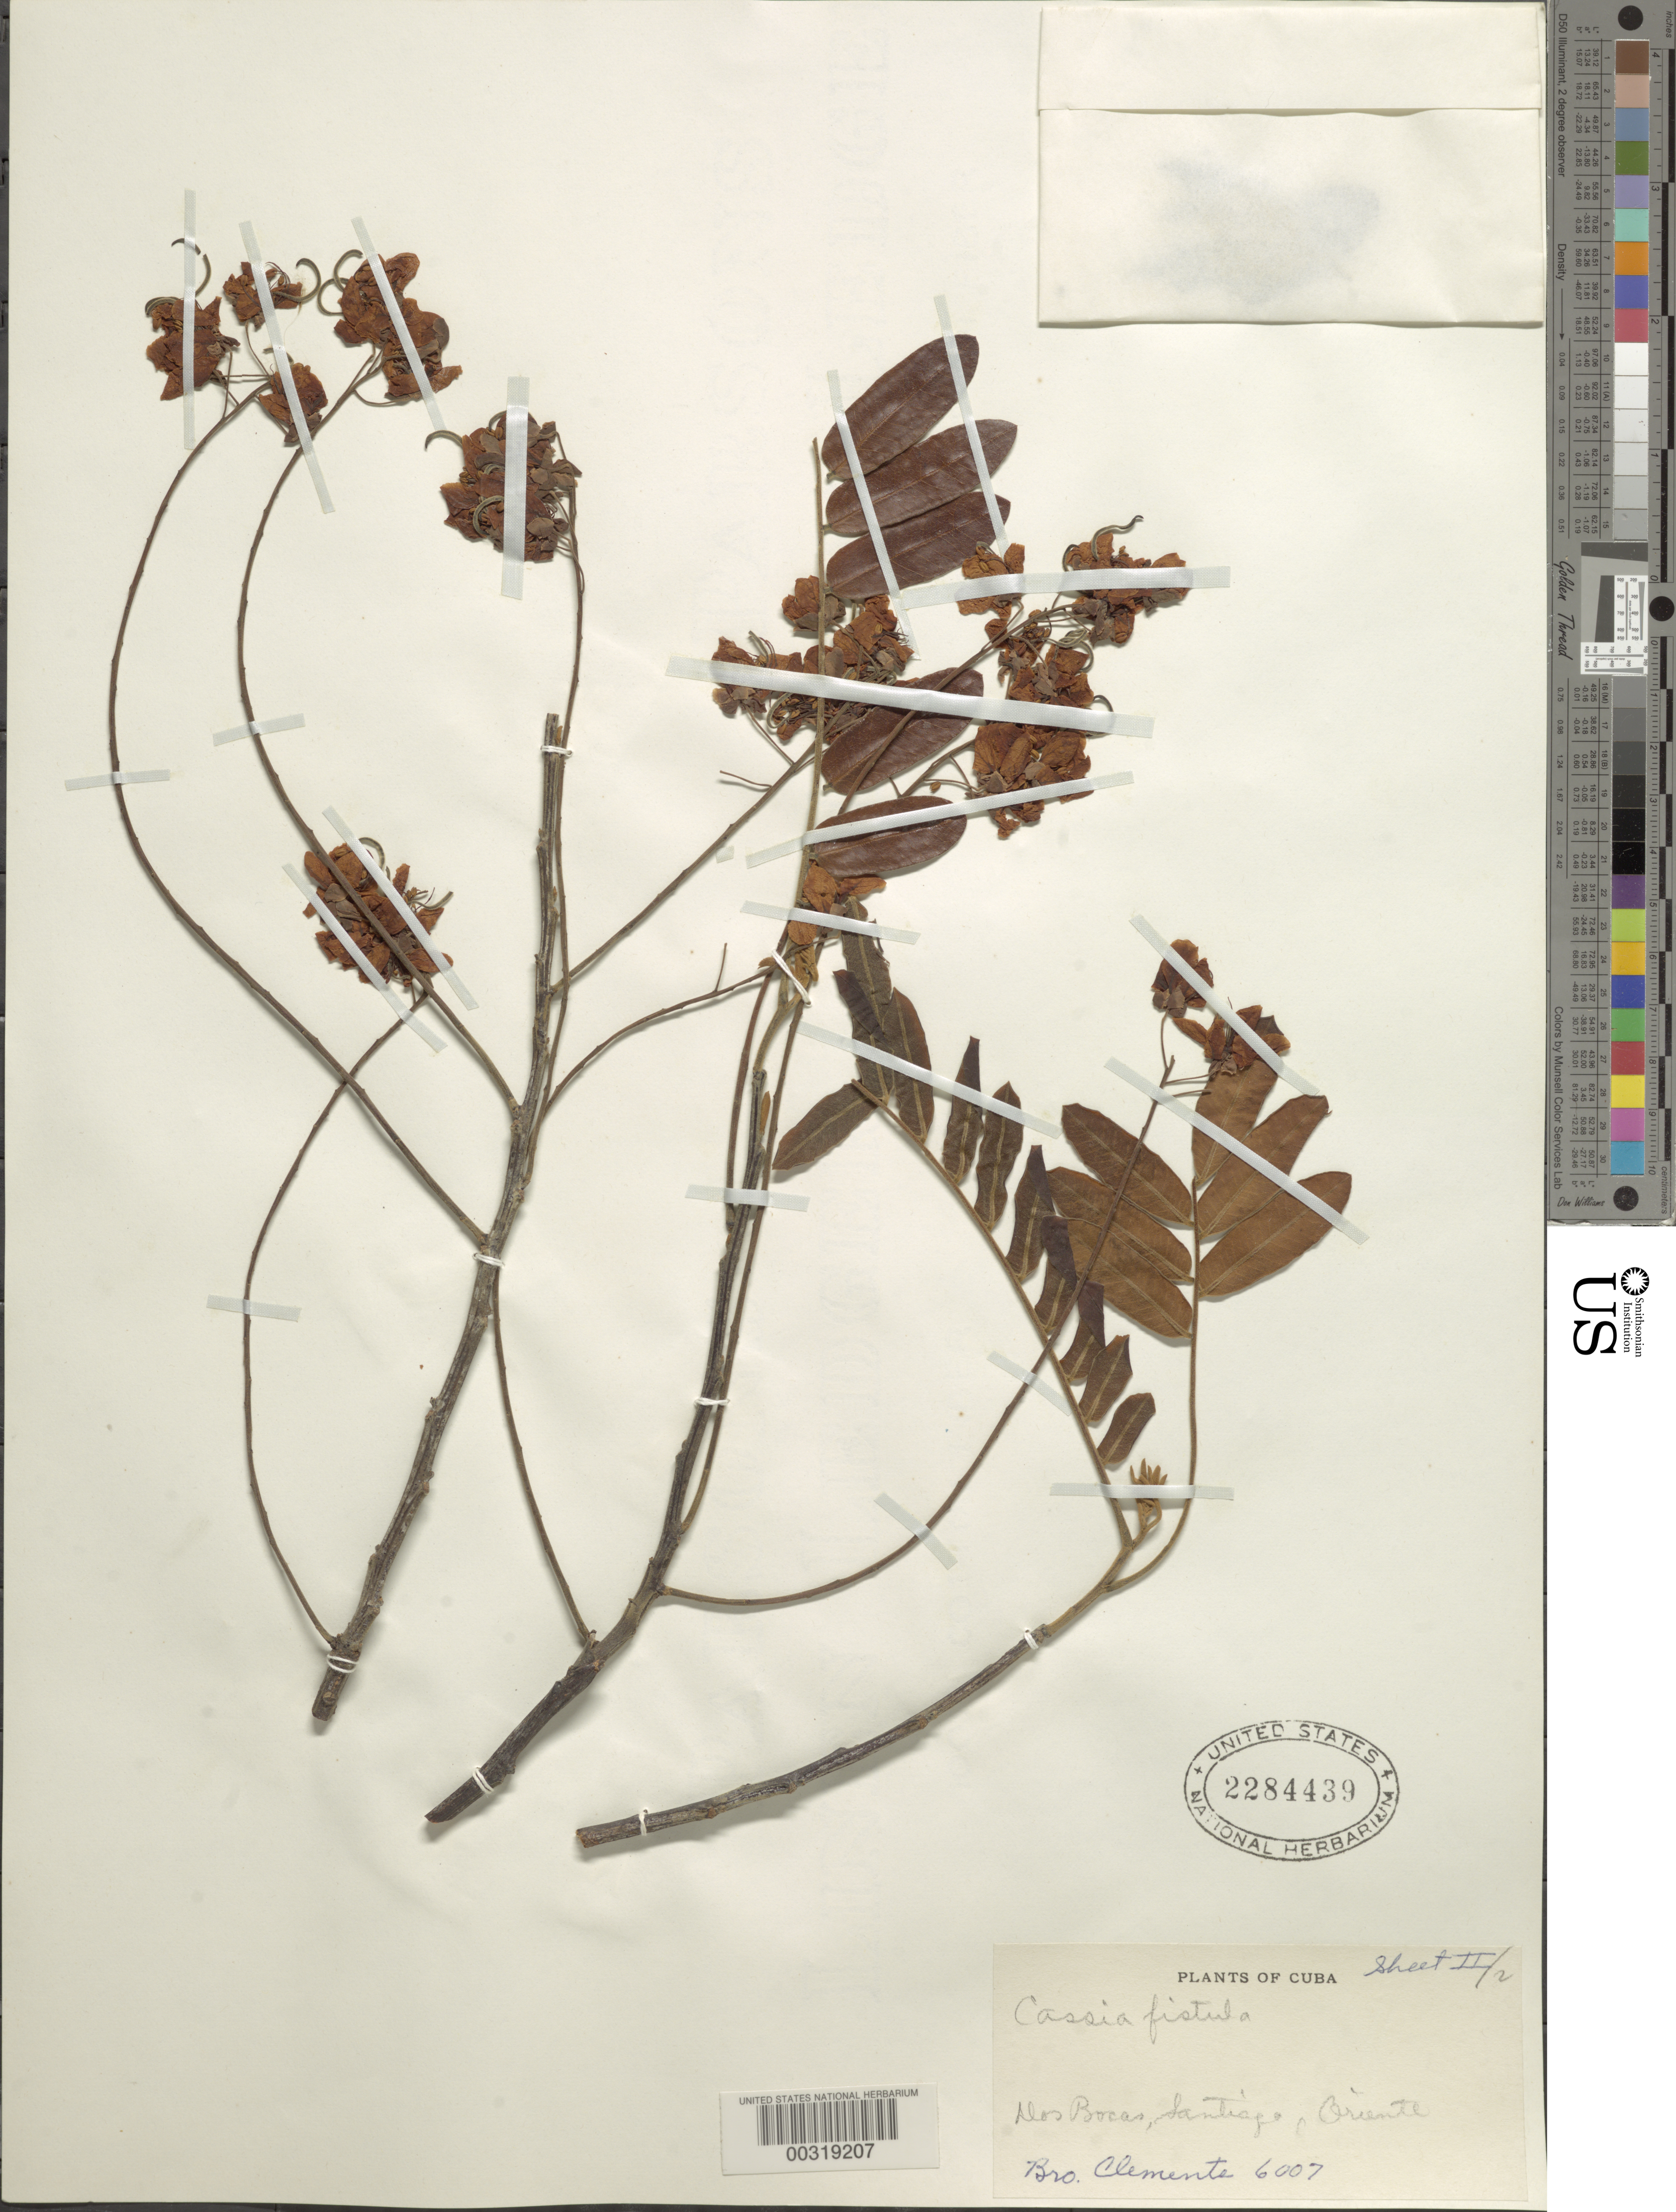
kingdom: Plantae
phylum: Tracheophyta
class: Magnoliopsida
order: Fabales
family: Fabaceae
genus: Cassia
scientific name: Cassia fistula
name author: L.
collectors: B. Clement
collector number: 6007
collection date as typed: Apr 1948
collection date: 1948-04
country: Cuba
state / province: Oriente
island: Greater Antilles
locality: Dos bocas, santiago de cuba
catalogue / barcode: US 2284439